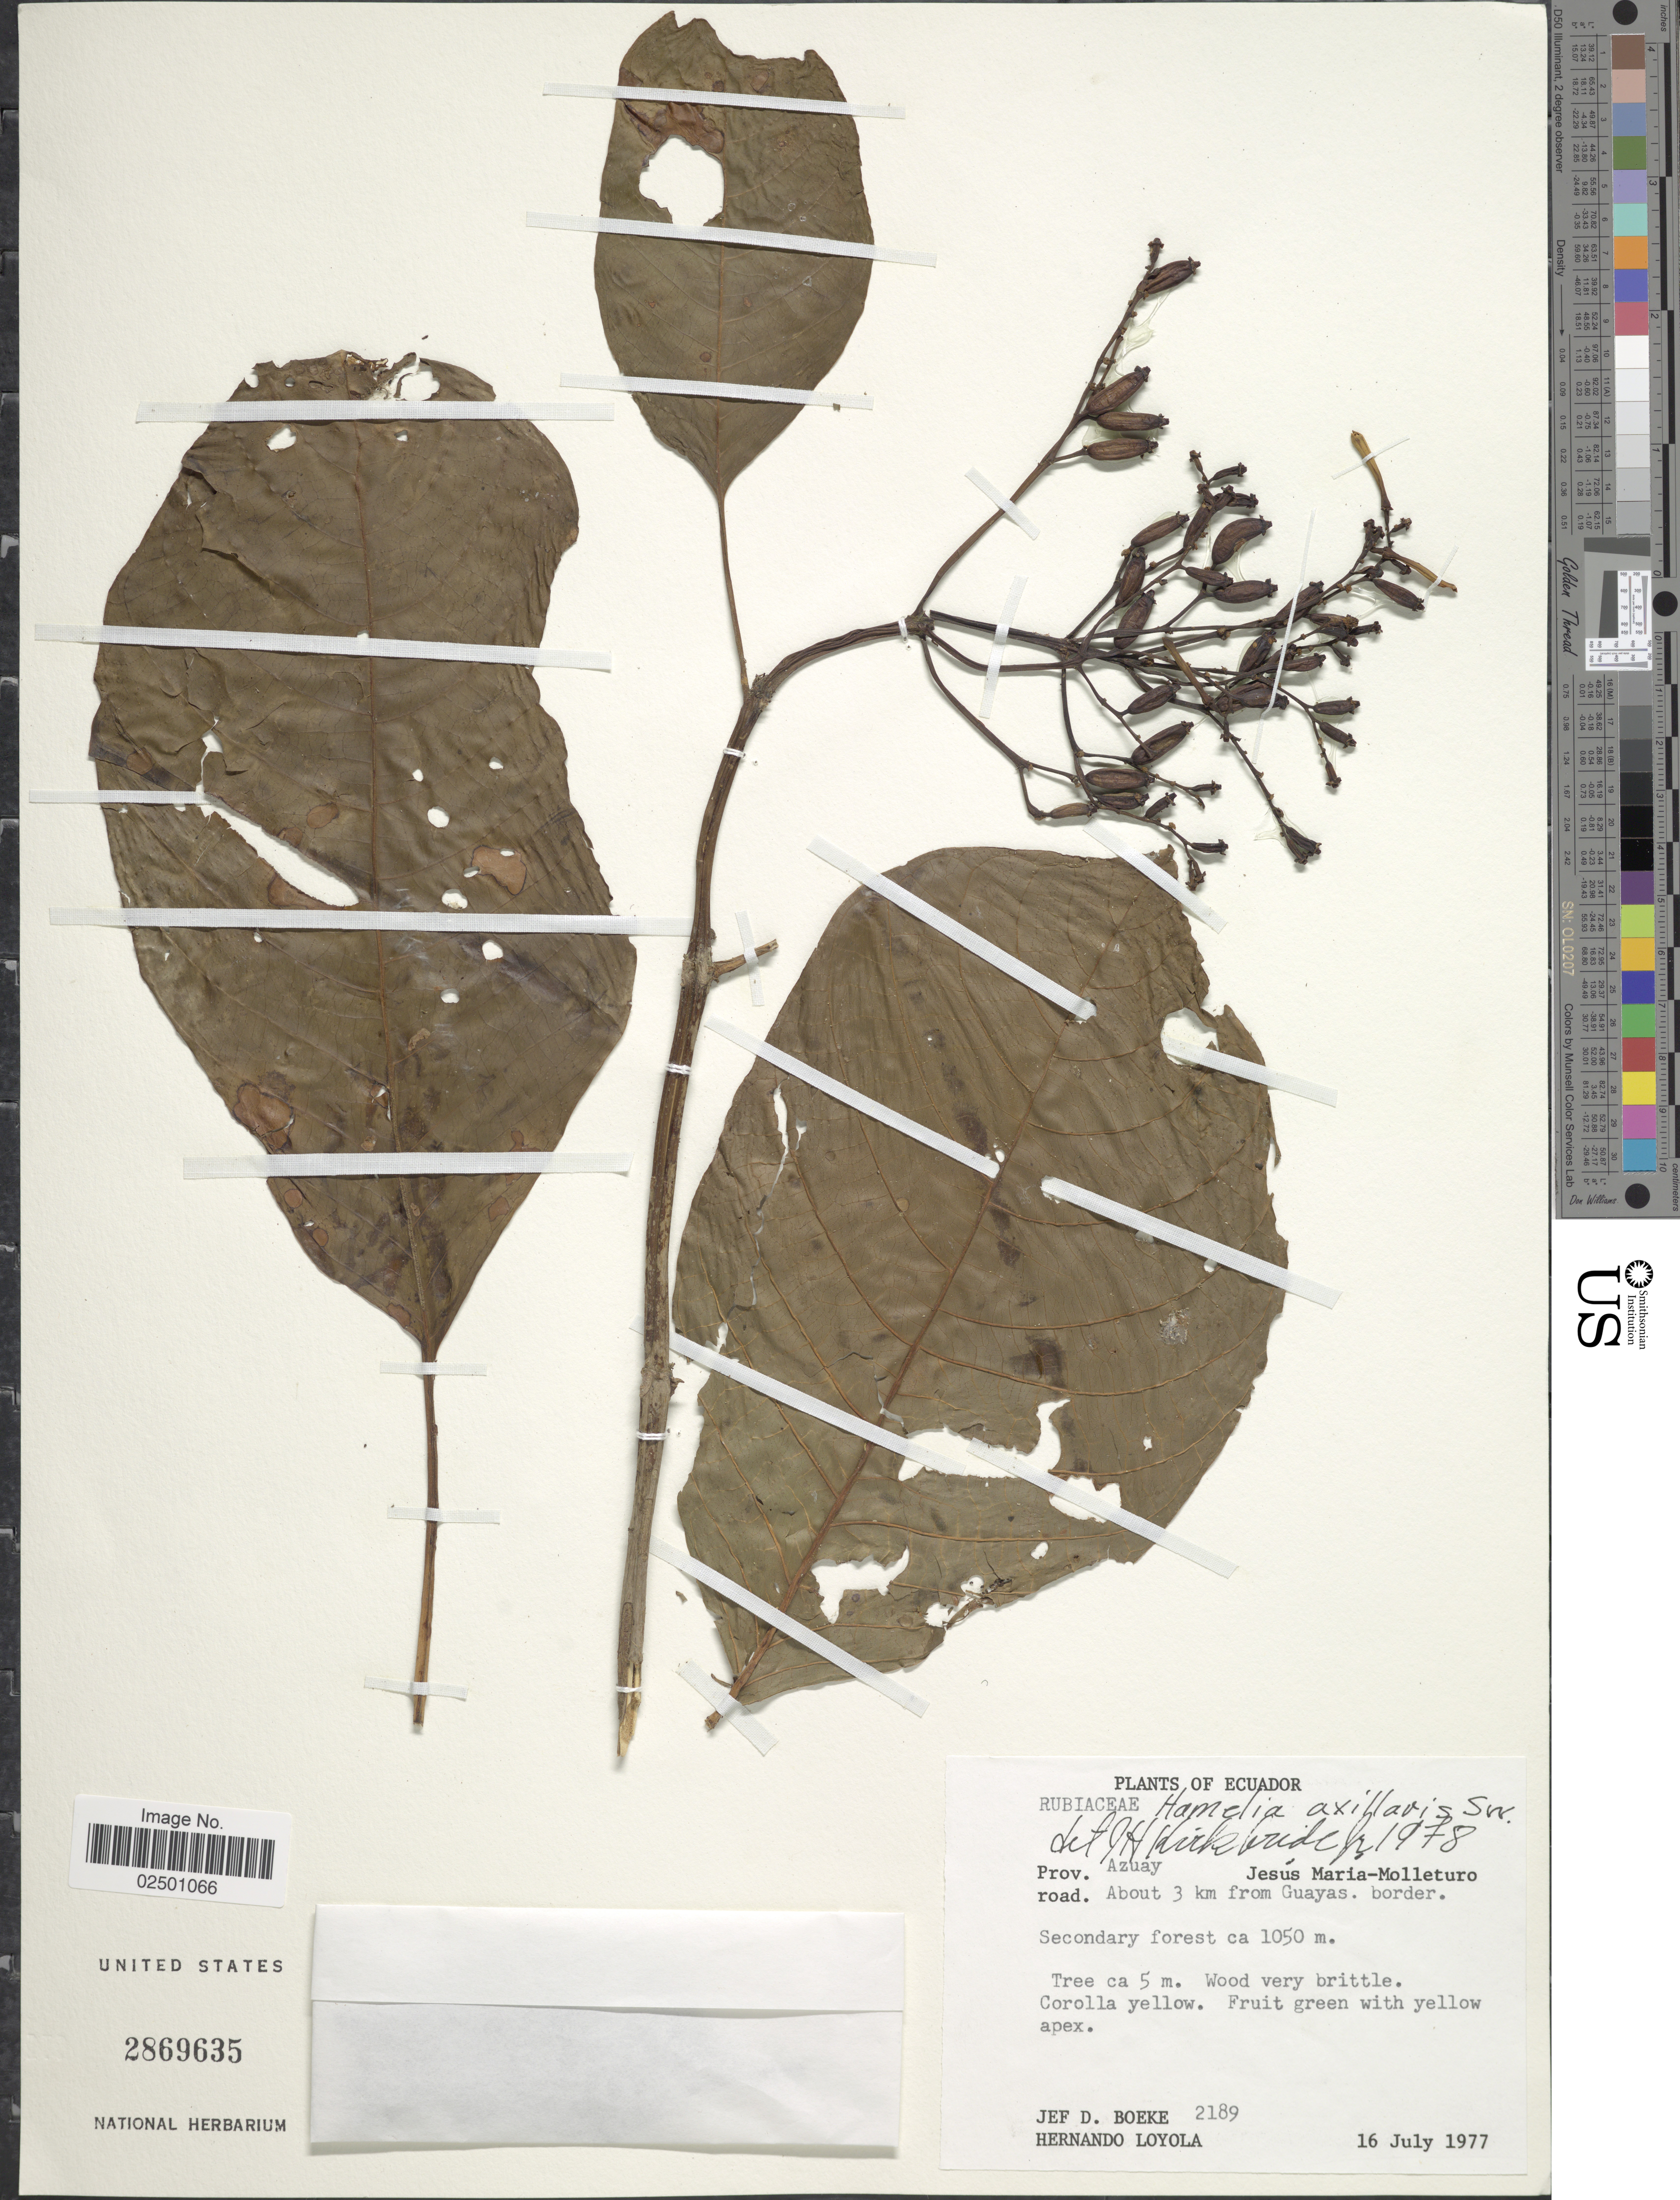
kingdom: Plantae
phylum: Tracheophyta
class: Magnoliopsida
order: Gentianales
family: Rubiaceae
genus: Hamelia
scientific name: Hamelia axillaris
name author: Sw.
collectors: J. Boeke & H. Loyola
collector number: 2189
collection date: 1977-07-16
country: Ecuador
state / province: Azuay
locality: Prov. Azuay. Jesus Maria-Molleturo road. About 3 km from Guayas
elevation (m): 1050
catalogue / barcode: US 2869635